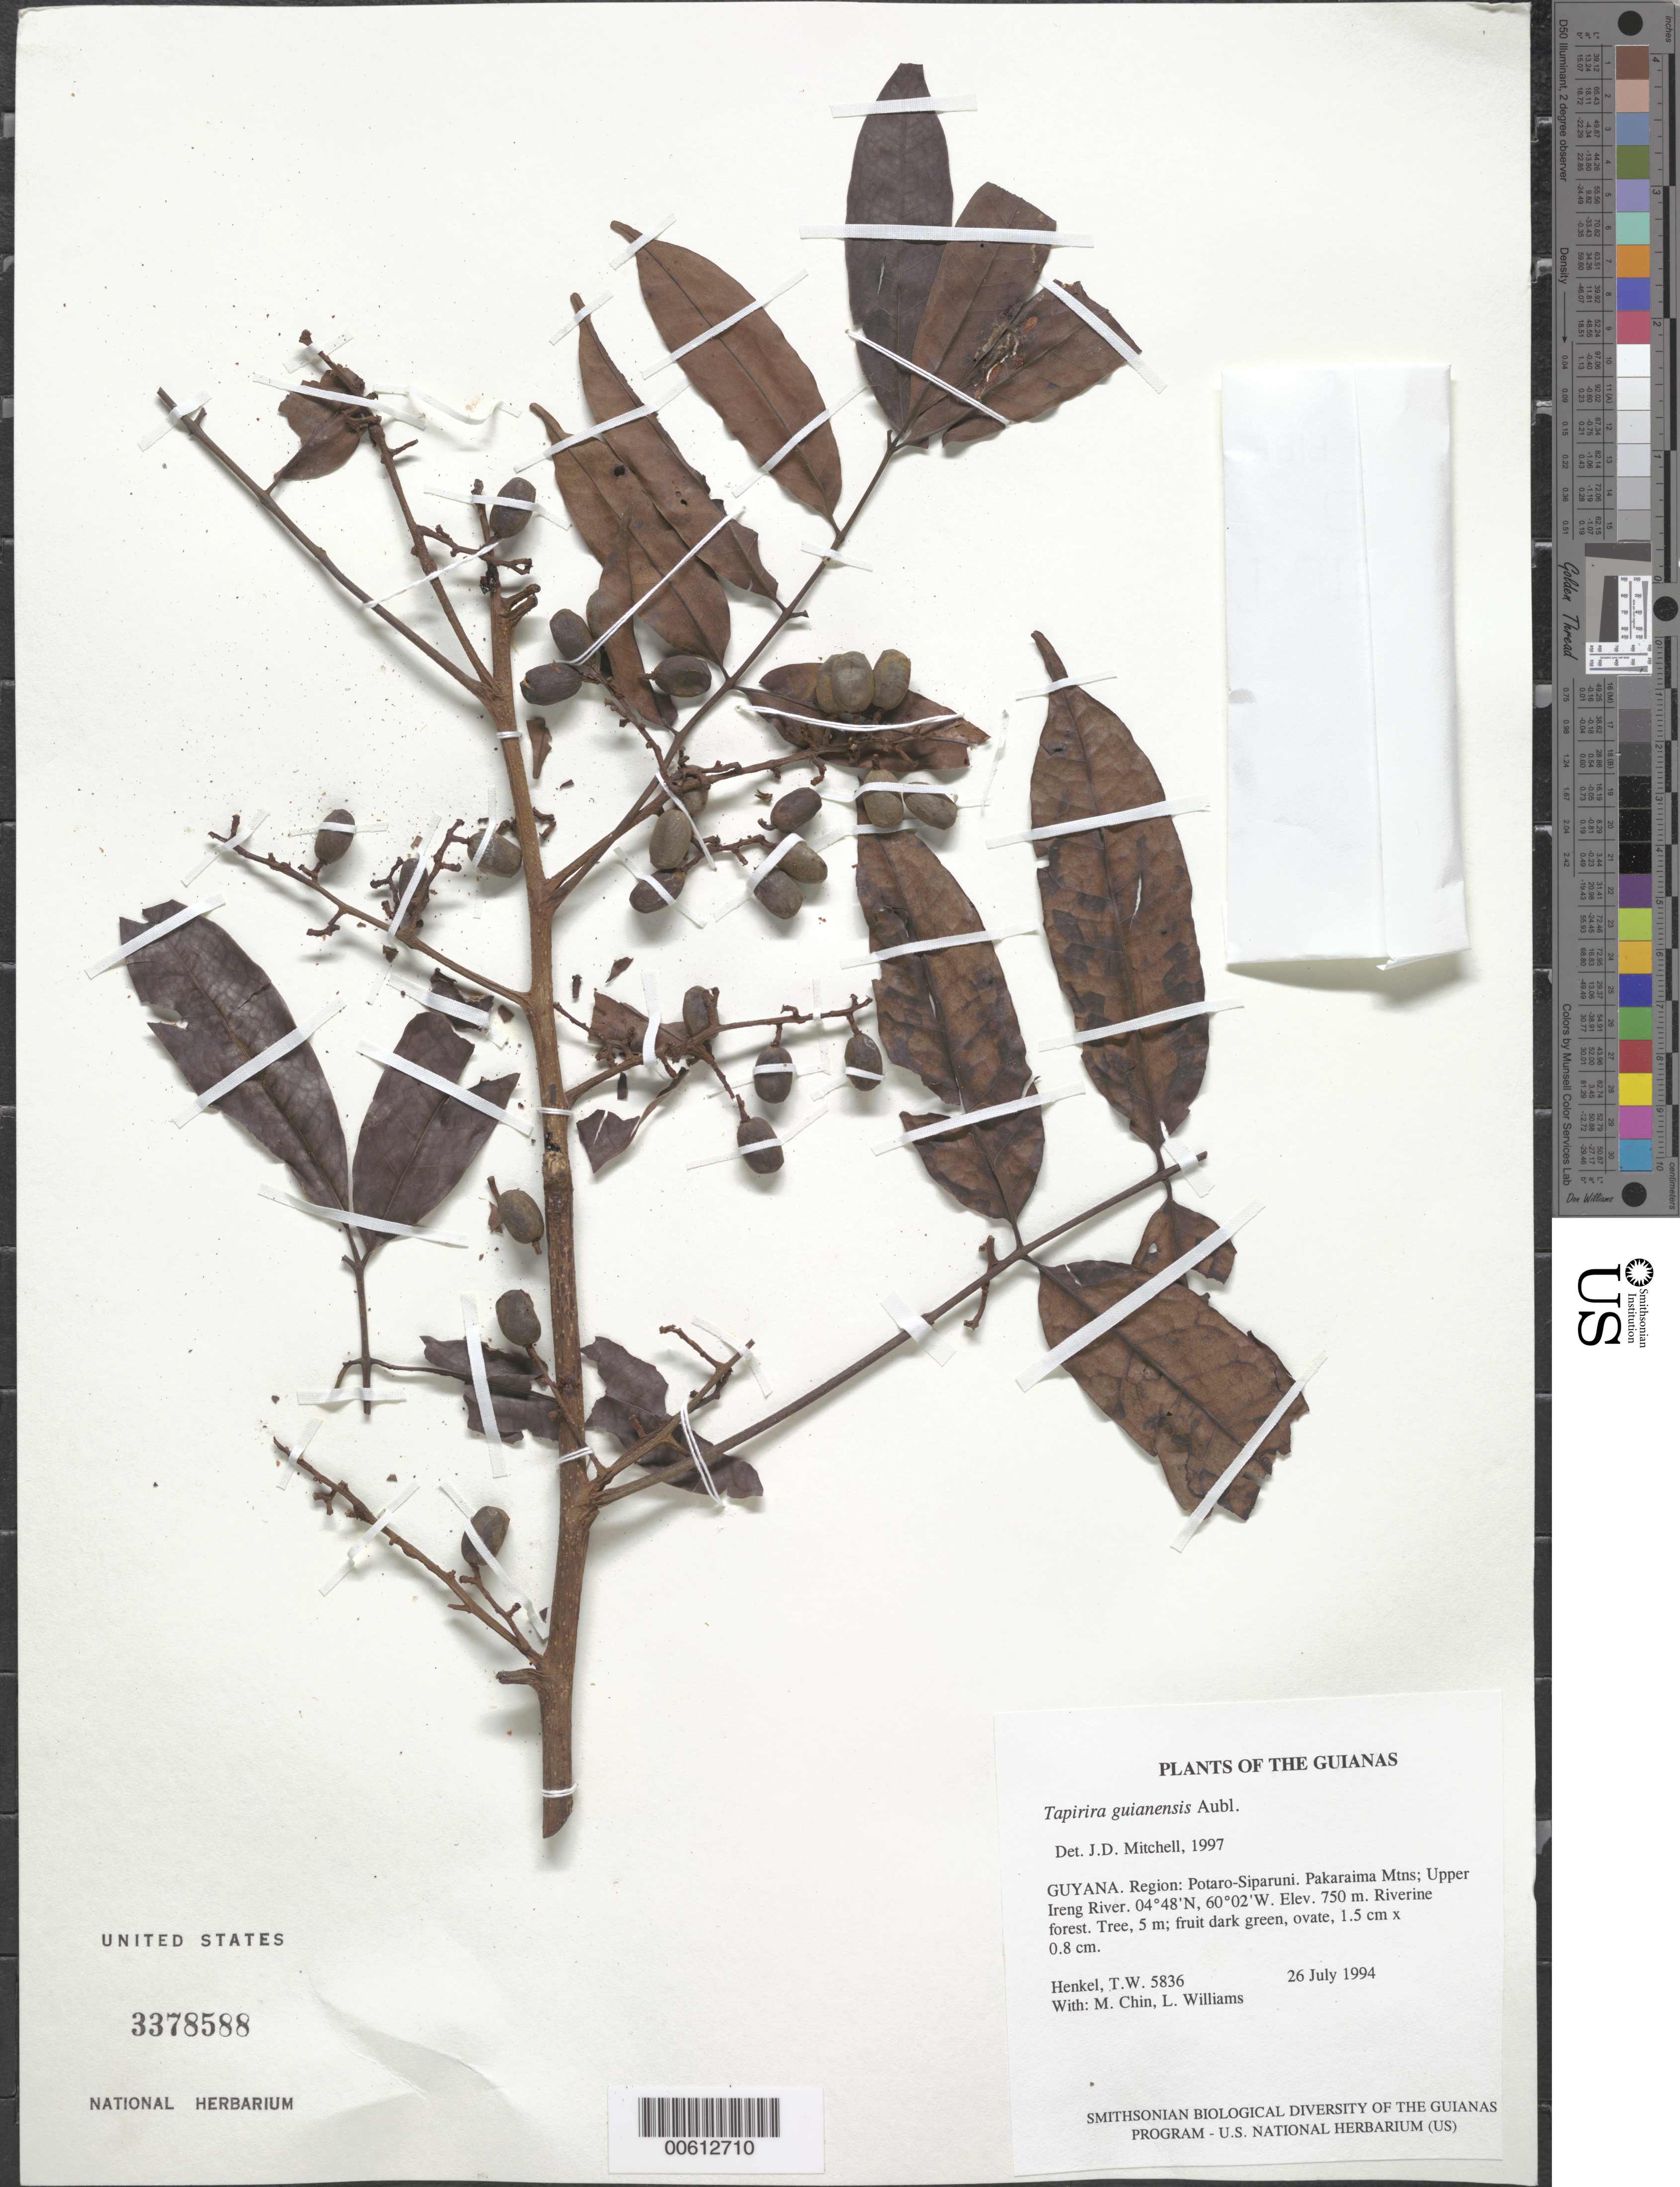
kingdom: Plantae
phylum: Tracheophyta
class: Magnoliopsida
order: Sapindales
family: Anacardiaceae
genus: Tapirira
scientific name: Tapirira guianensis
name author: Aubl.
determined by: Mitchell, John D.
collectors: T. Henkel, M. Chin & L. Williams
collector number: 5836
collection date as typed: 26 July 1994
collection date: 1994-07-26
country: Guyana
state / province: Potaro-Siparuni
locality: Pakaraima Mtns; Upper Ireng River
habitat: Riverine forest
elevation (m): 750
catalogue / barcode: US 3378588